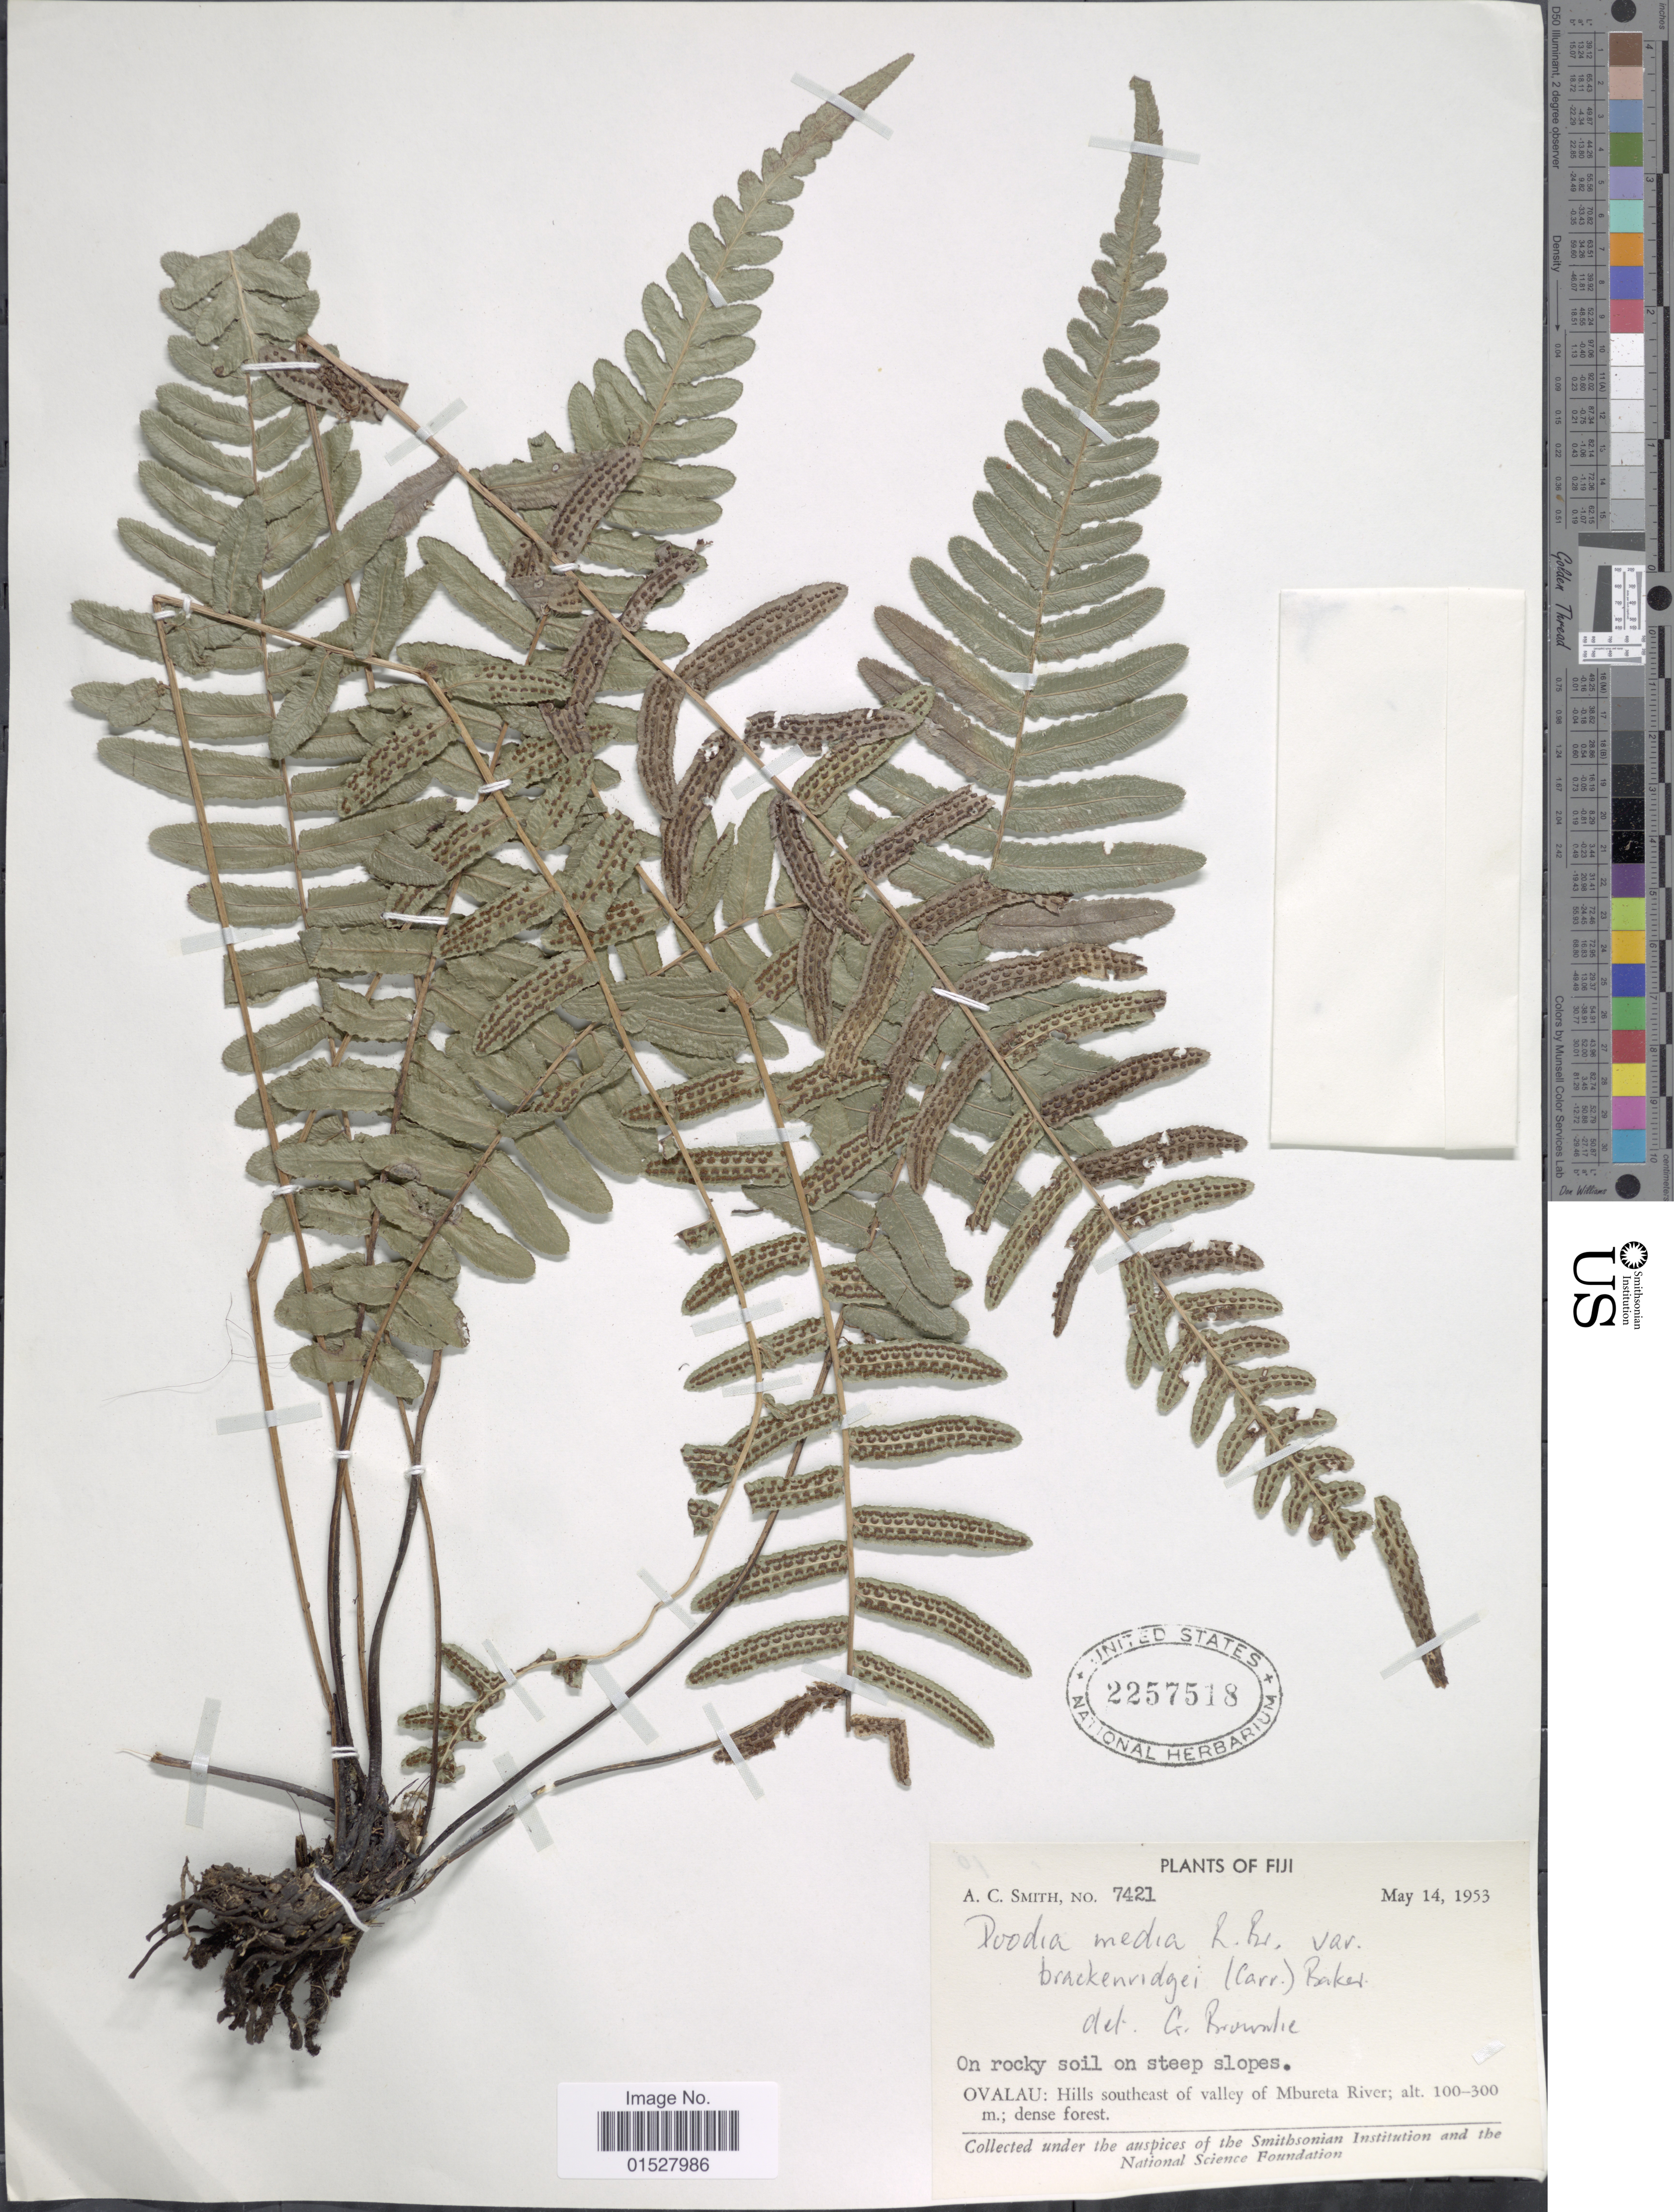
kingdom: Plantae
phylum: Tracheophyta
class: Polypodiopsida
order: Polypodiales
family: Blechnaceae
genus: Blechnum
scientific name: Blechnum medium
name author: (R. Br.) Christenh.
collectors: A. C. Smith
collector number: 7421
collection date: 1953-05-14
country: Fiji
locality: Ovalau: Hills southeast of valley of Mbureta River.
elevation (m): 100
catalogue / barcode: US 2257518